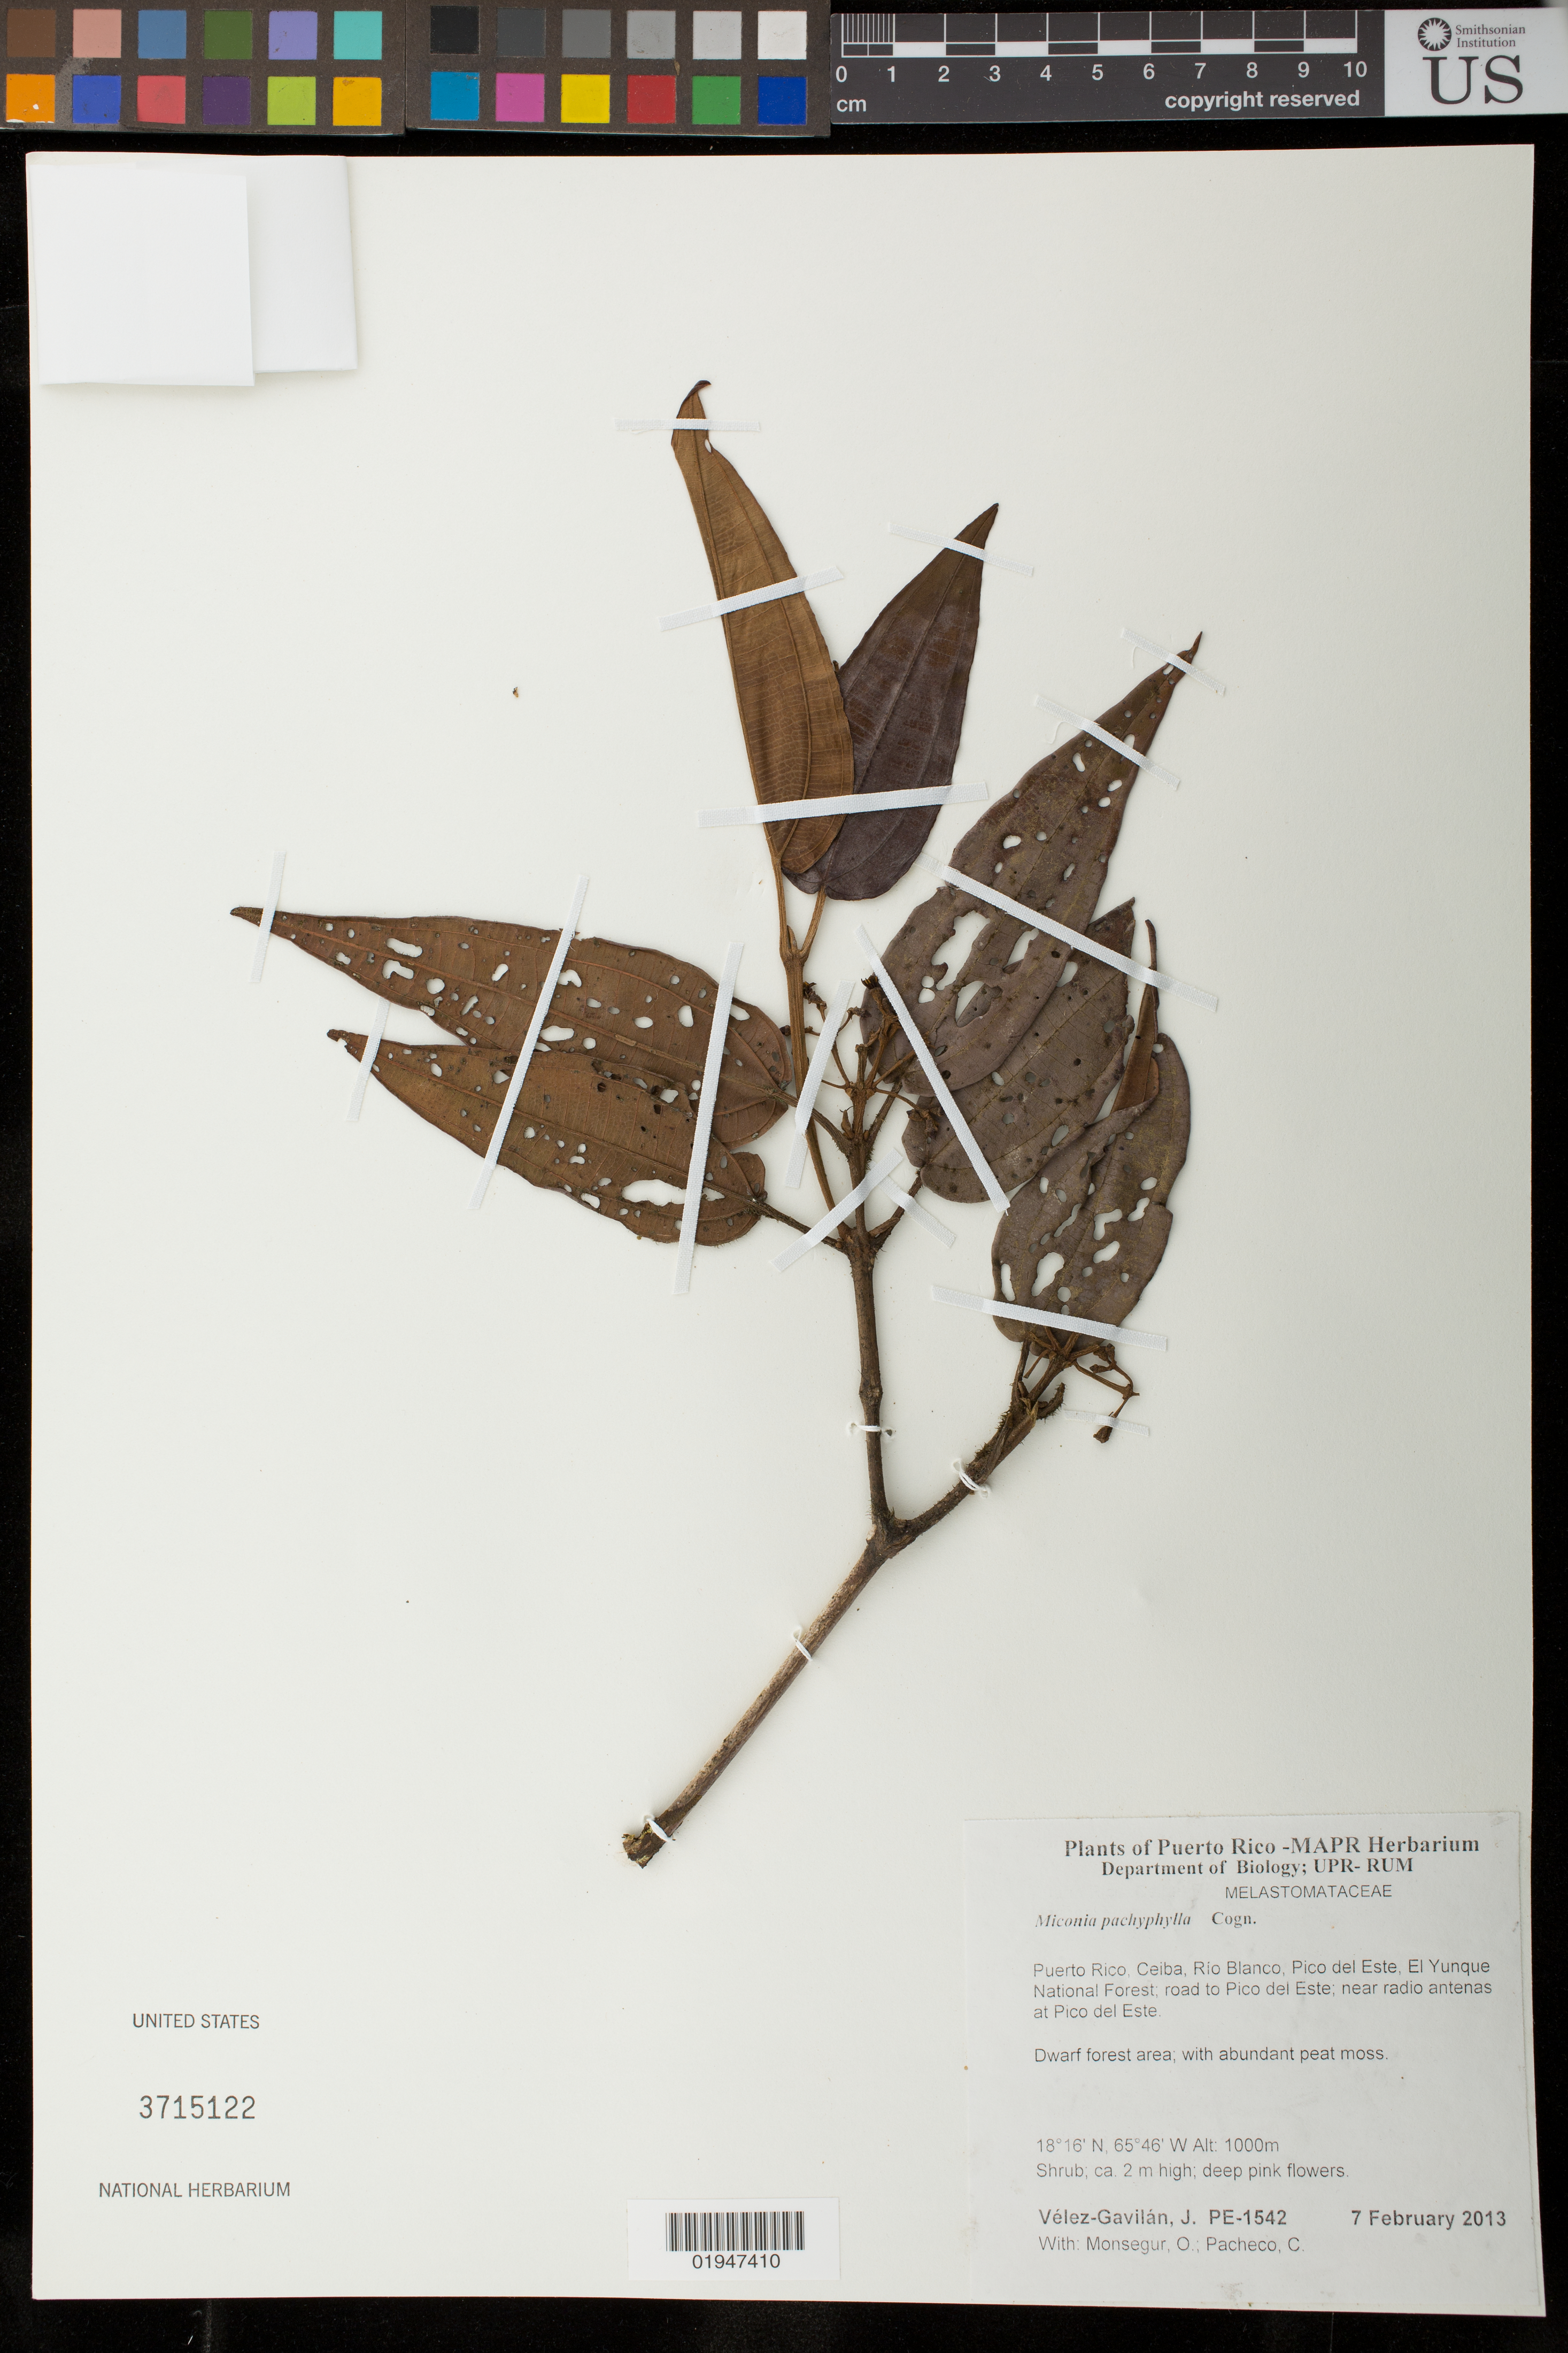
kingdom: Plantae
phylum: Tracheophyta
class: Magnoliopsida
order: Myrtales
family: Melastomataceae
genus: Miconia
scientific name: Miconia pachyphylla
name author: Cogn.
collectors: J. Vélez-Gavilán, O. Monsegur & C. Pacheco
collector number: PE-1542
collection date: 2013-02-07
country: Puerto Rico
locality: Ceiba, Río Blanco, Pico del Este, El Yunque National Forest; road to Pico del Este, near radio antenas at Pico del Este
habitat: Dwarf forest area; with abundant peat moss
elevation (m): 1000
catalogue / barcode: US 3715122